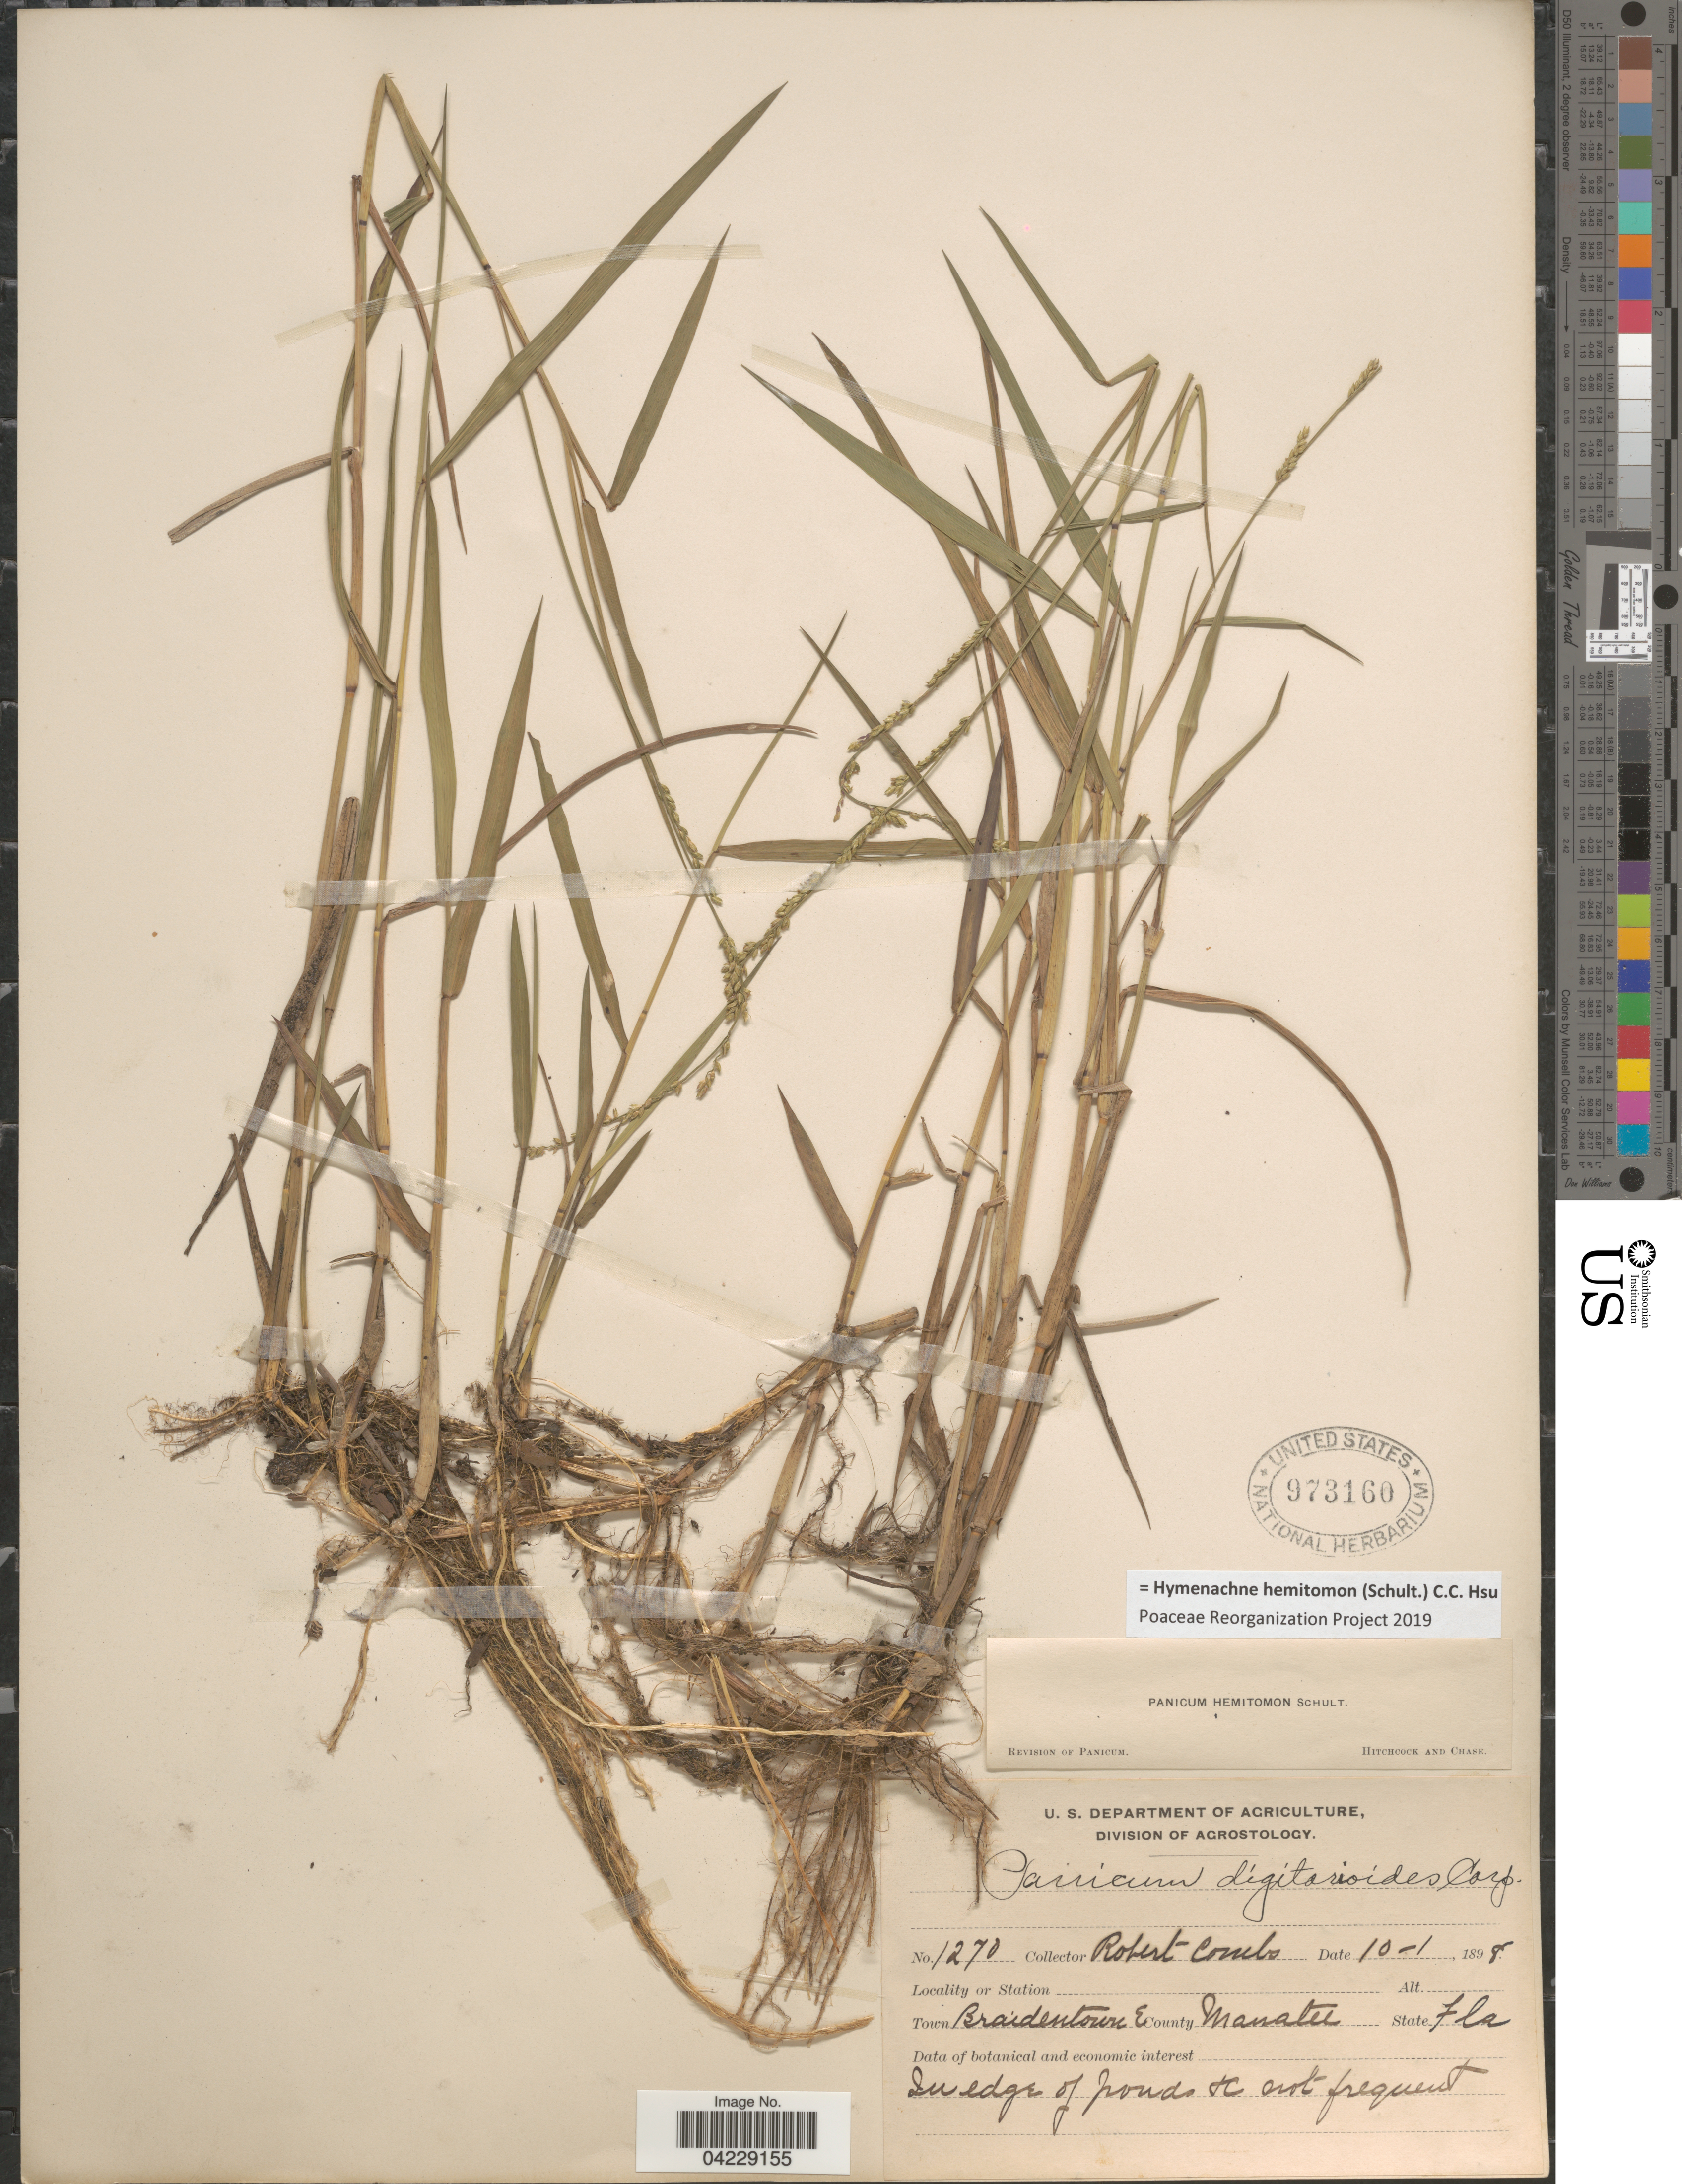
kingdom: Plantae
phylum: Tracheophyta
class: Liliopsida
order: Poales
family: Poaceae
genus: Hymenachne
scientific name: Hymenachne hemitomon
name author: (Schult.) C. C. Hsu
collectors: R. Combs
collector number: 1270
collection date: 1898-10-01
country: United States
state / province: Florida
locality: Town Braidentown E. County Manatee.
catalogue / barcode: US 973160